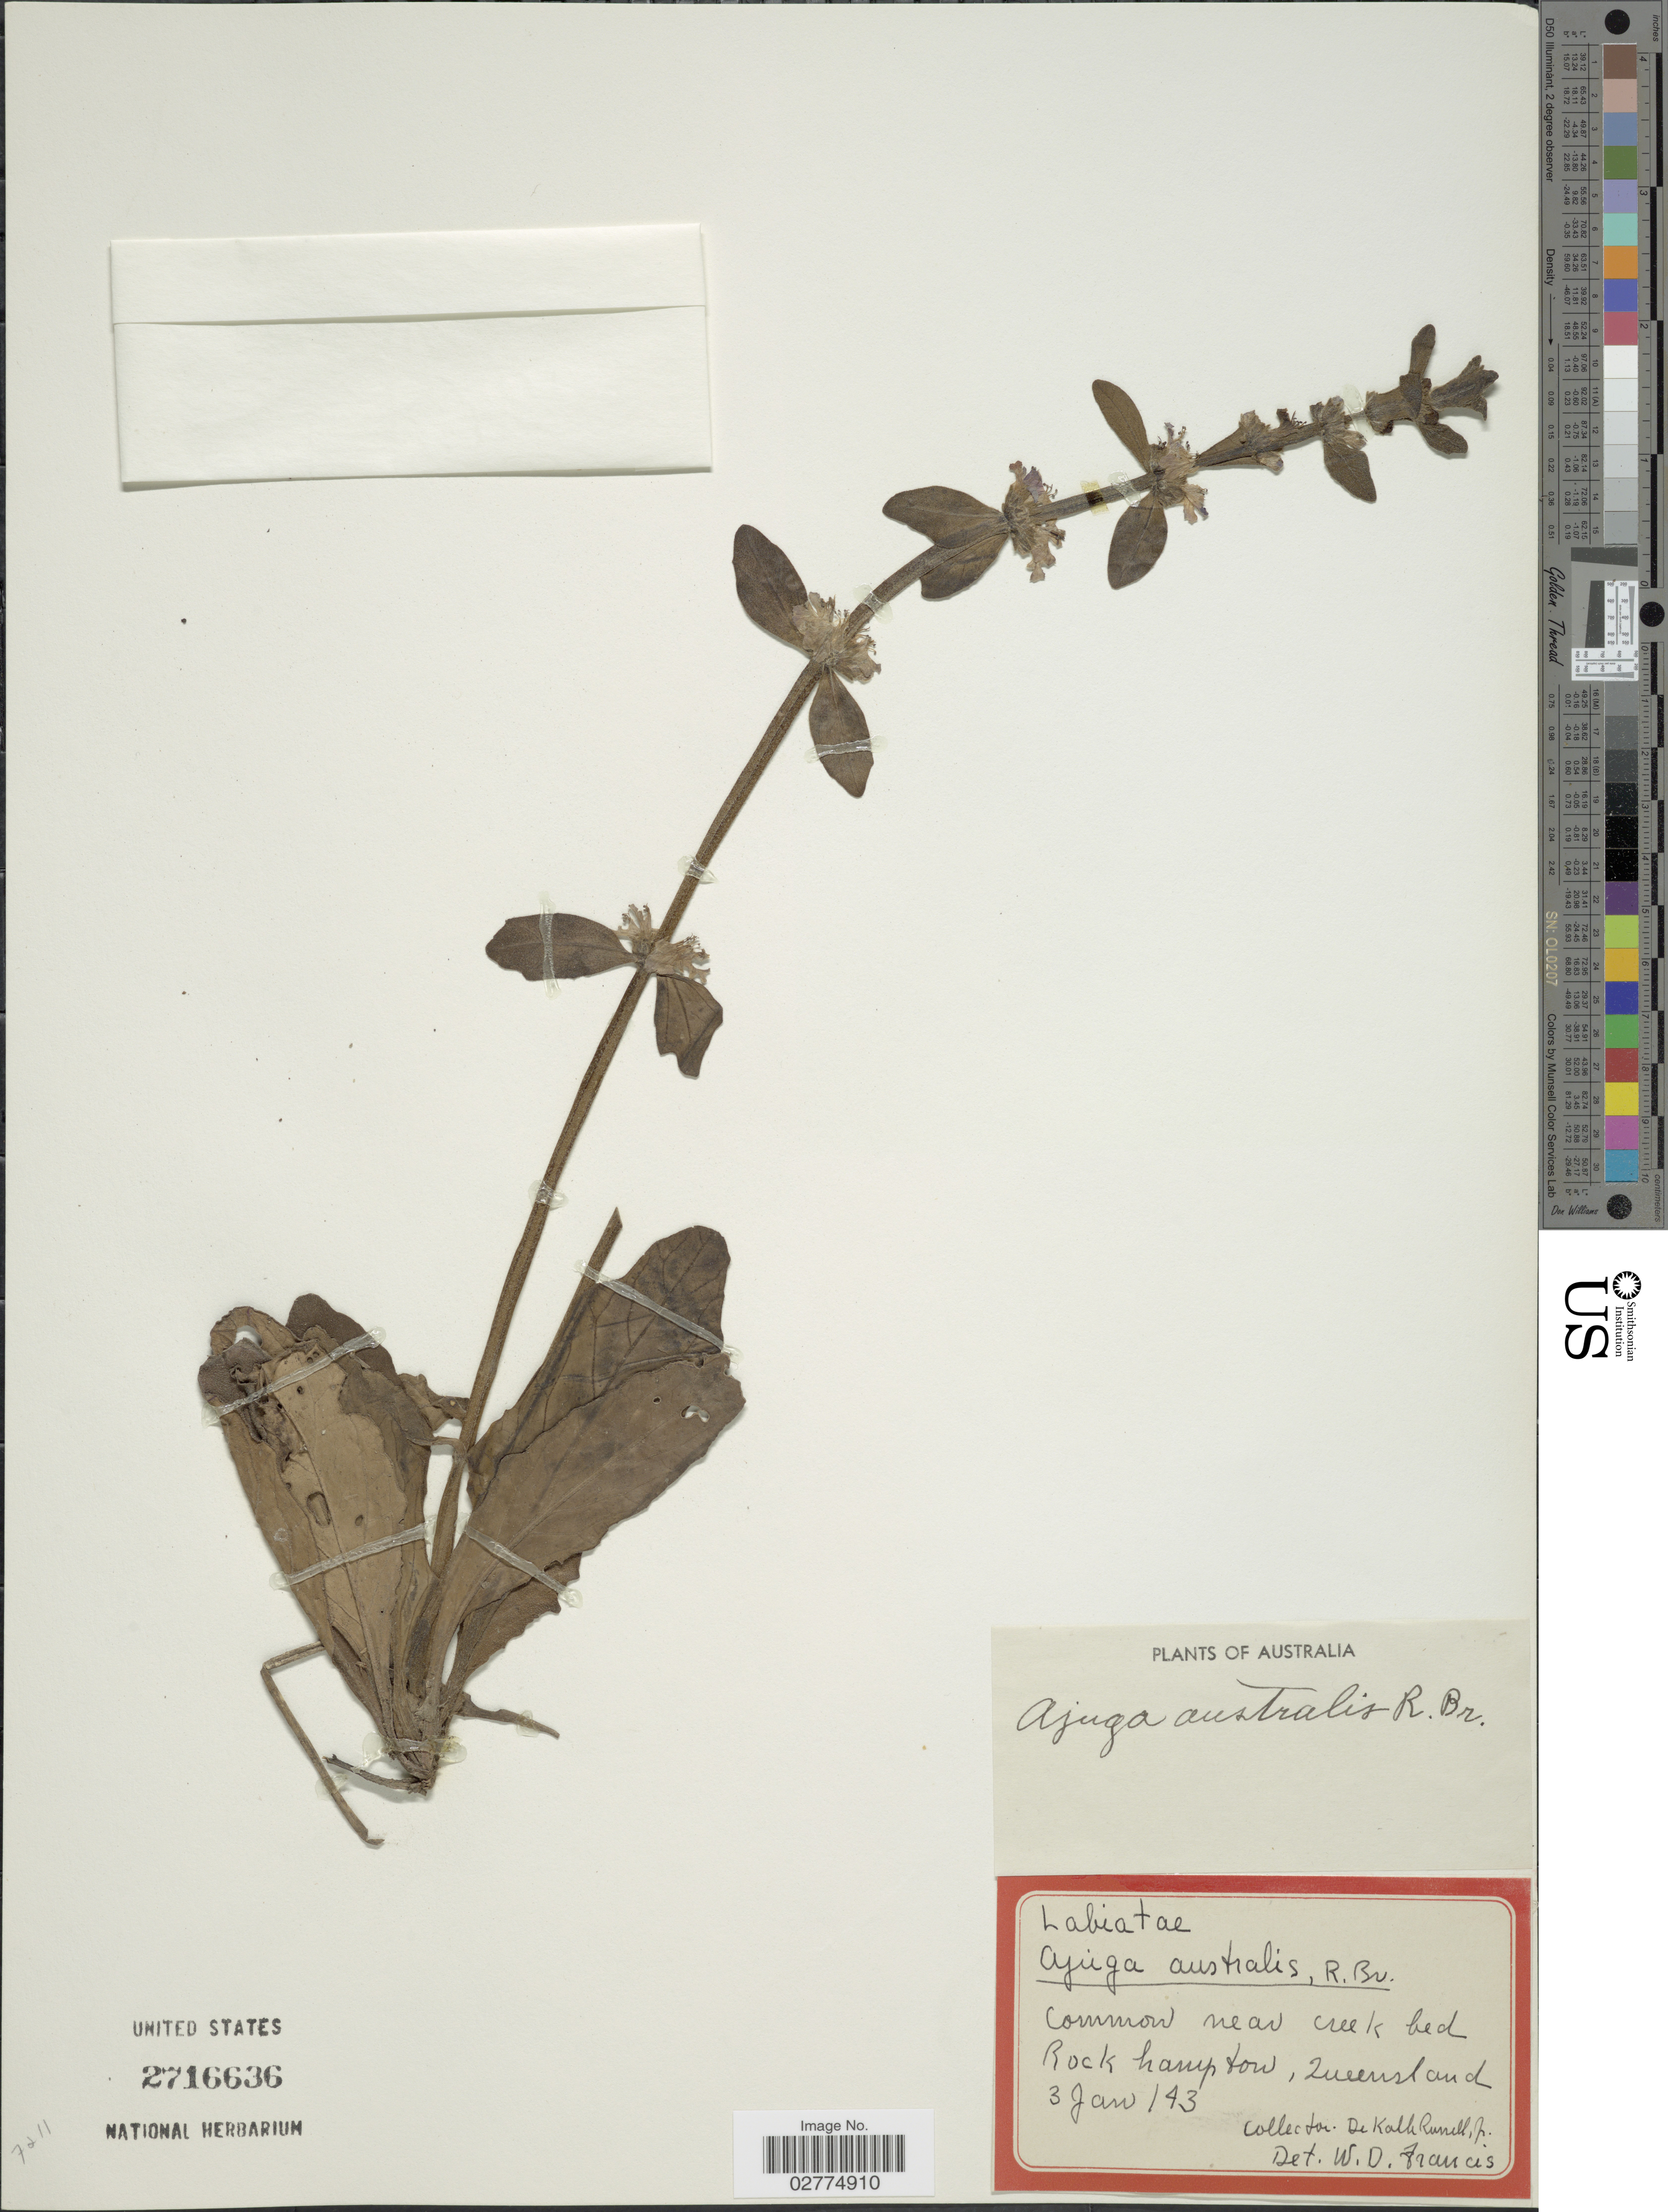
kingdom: Plantae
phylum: Tracheophyta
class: Magnoliopsida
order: Lamiales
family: Lamiaceae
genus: Ajuga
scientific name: Ajuga australis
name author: R. Br.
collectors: D. K. Russell Jr.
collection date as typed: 3 Jan 193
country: Australia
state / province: Queensland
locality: Common near creek bed Rock hampton.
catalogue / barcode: US 2716636